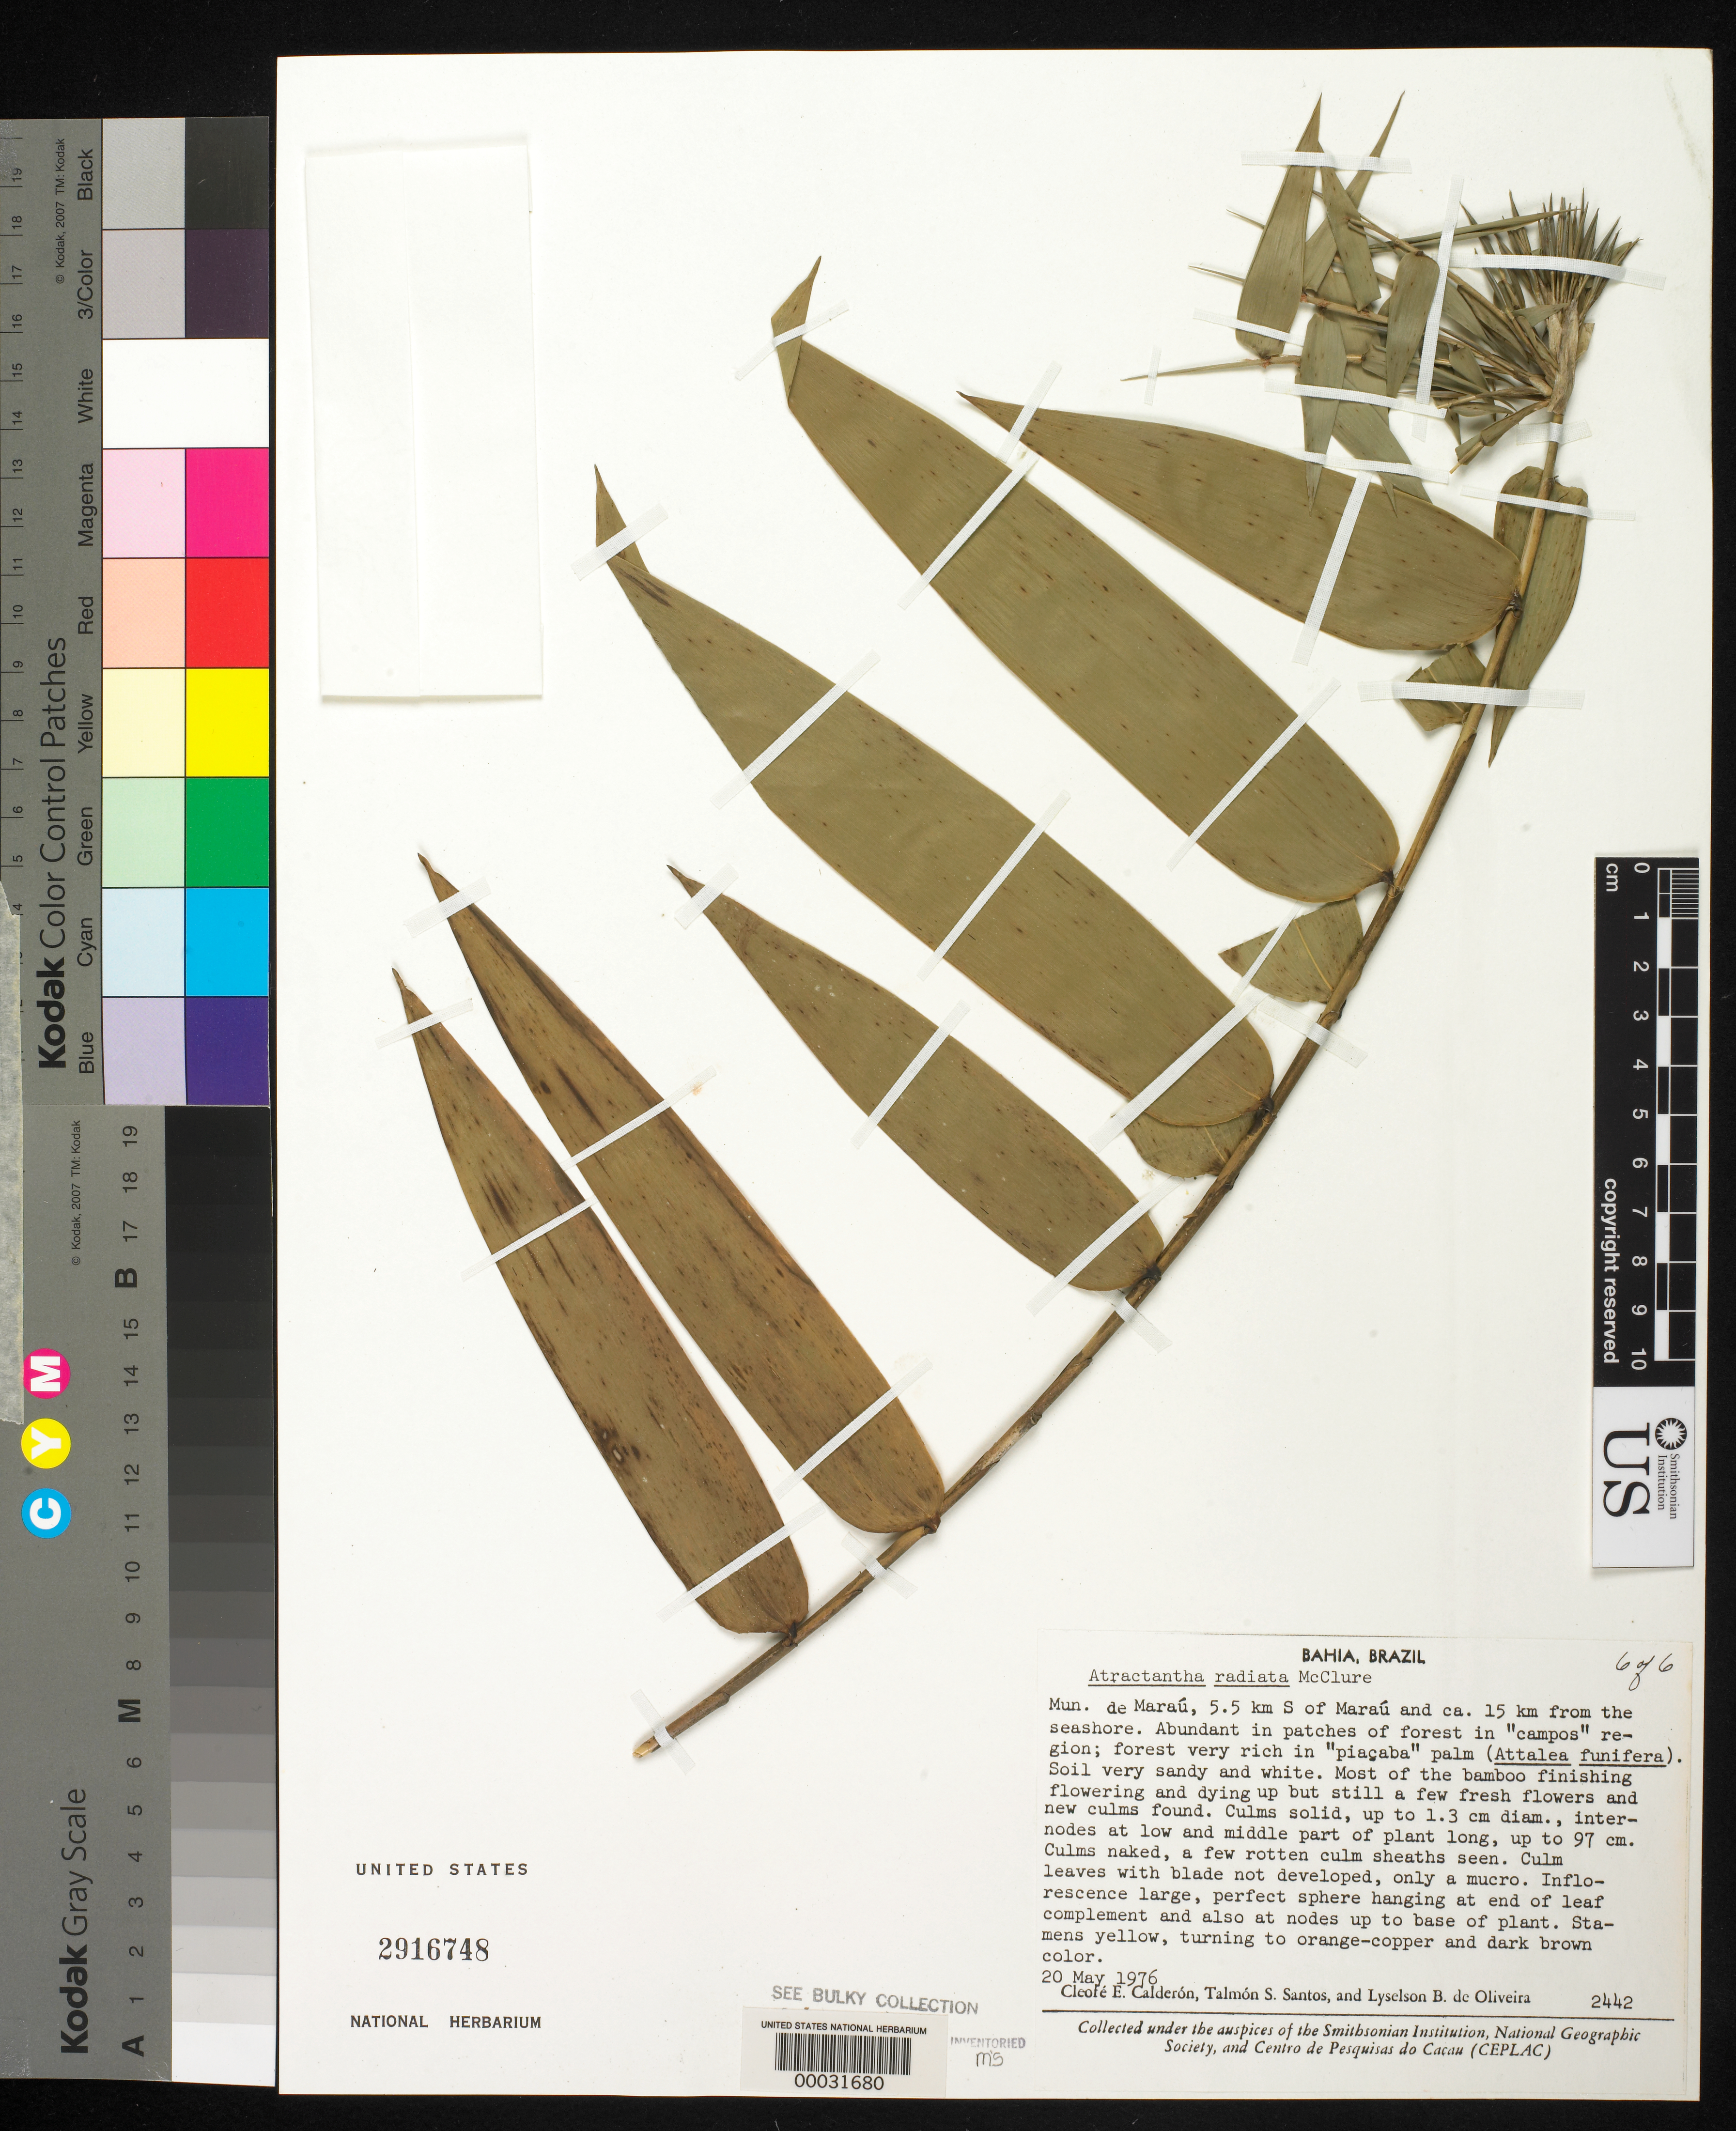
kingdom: Plantae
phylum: Tracheophyta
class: Liliopsida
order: Poales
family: Poaceae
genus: Atractantha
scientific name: Atractantha radiata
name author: McClure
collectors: C. E. Calderón & R. S. Pinheiro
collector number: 2442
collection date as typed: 20 May 1976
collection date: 1976-05-20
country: Brazil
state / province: Bahia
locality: Marau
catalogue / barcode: US 2916748